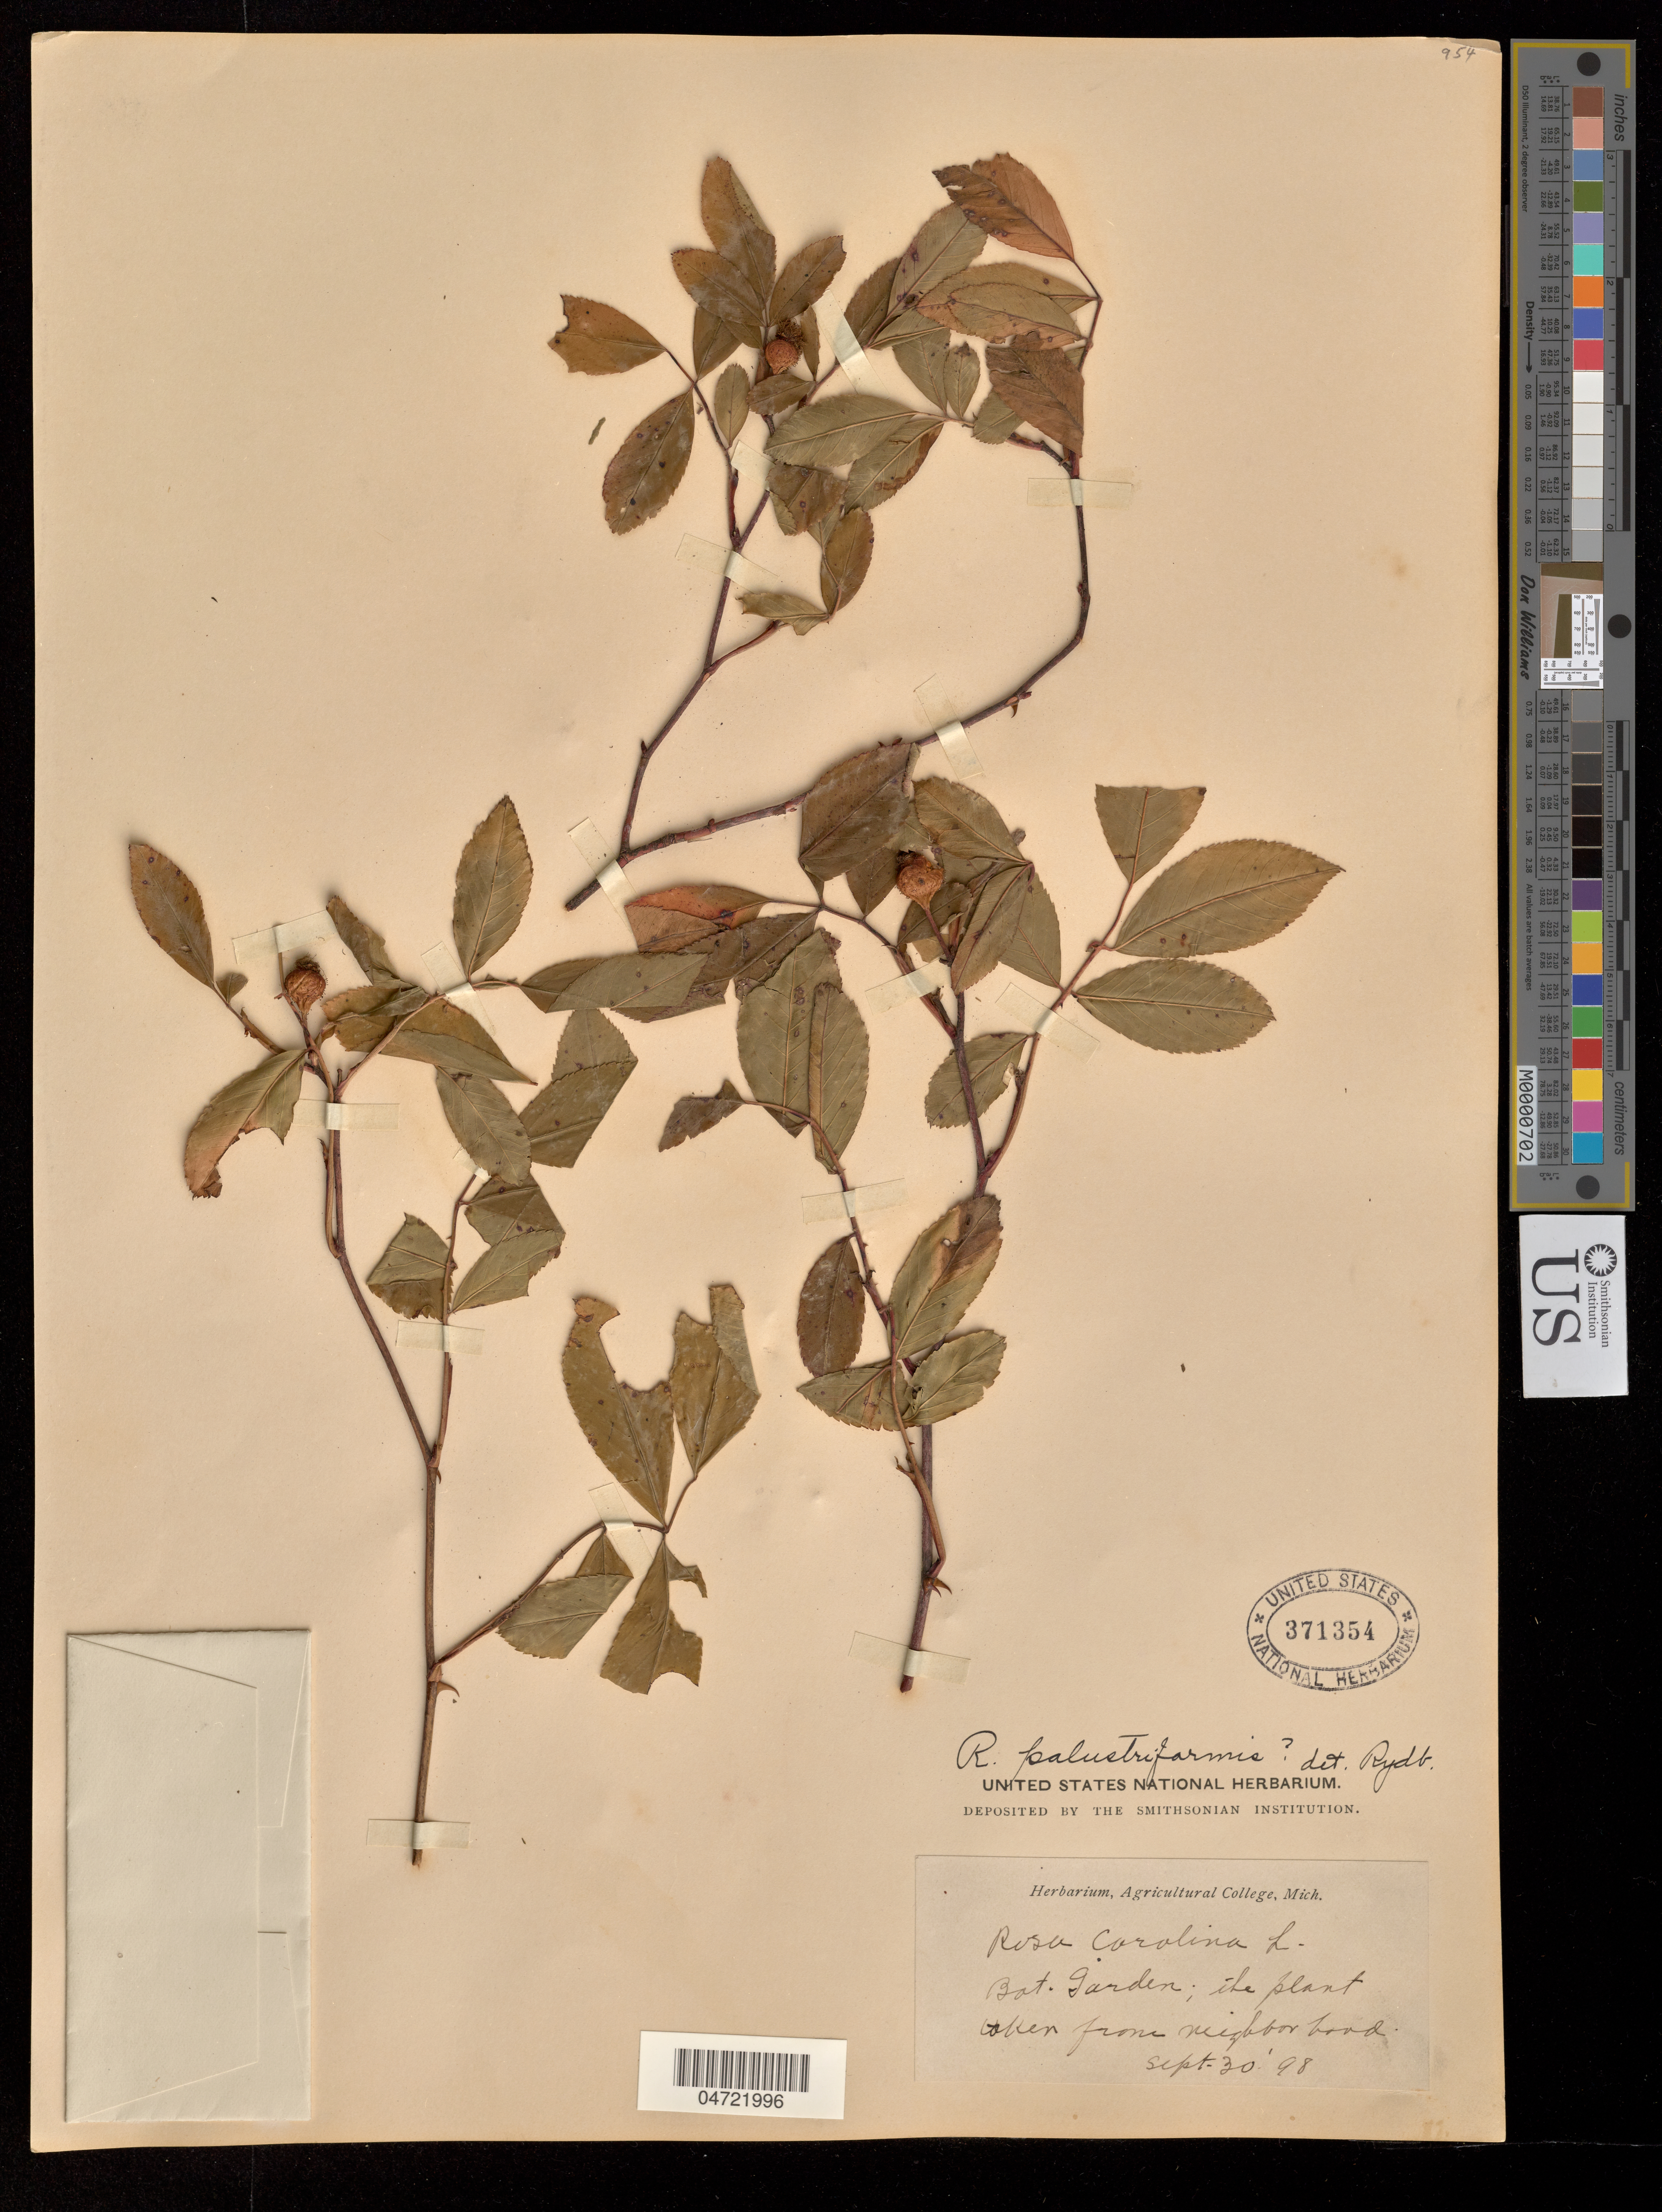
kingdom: Plantae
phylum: Tracheophyta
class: Magnoliopsida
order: Rosales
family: Rosaceae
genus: Rosa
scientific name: Rosa carolina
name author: L.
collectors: Ex herb. Agricultural College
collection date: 1898-09-30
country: United States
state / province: Michigan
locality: Botanical Graden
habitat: the plant taken from neighbor border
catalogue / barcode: US 371354